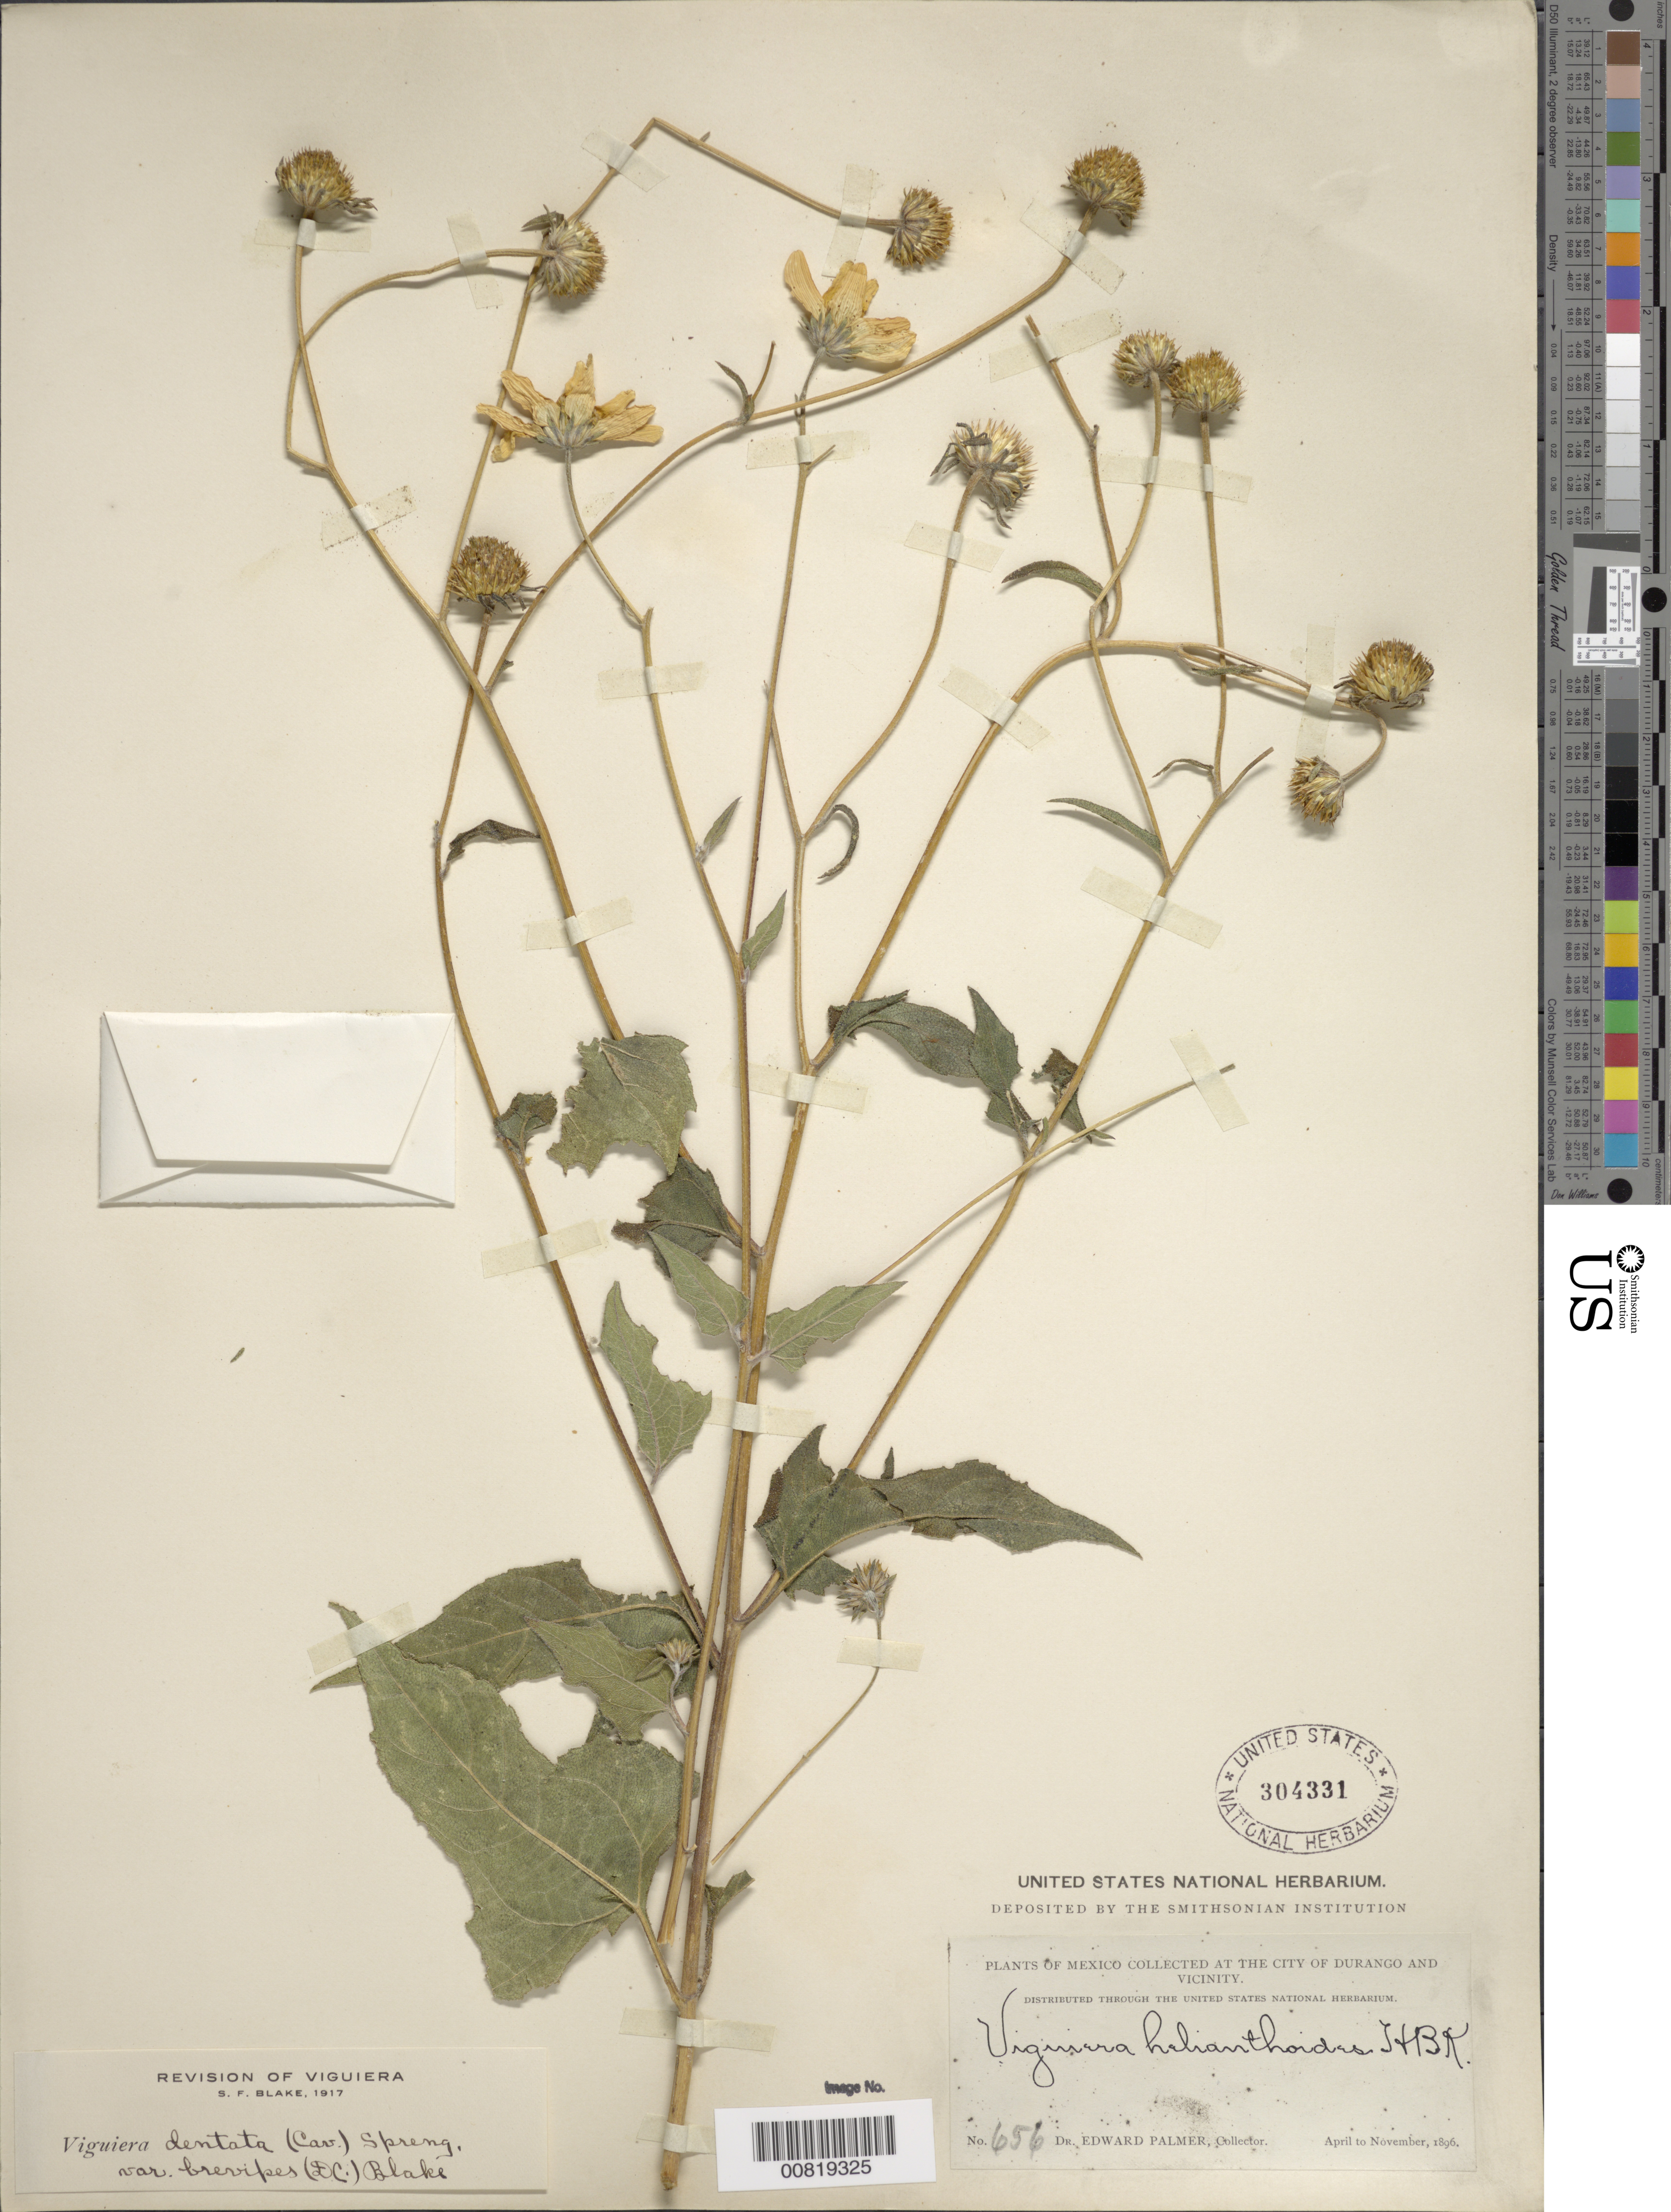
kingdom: Plantae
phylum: Tracheophyta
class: Magnoliopsida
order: Asterales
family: Asteraceae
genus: Viguiera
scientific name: Viguiera dentata var. brevipes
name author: (DC.) S.F. Blake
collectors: E. Palmer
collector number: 656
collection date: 1896-04/1896-11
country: Mexico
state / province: Durango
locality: At the City of Durango and Vicinity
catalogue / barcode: US 304331